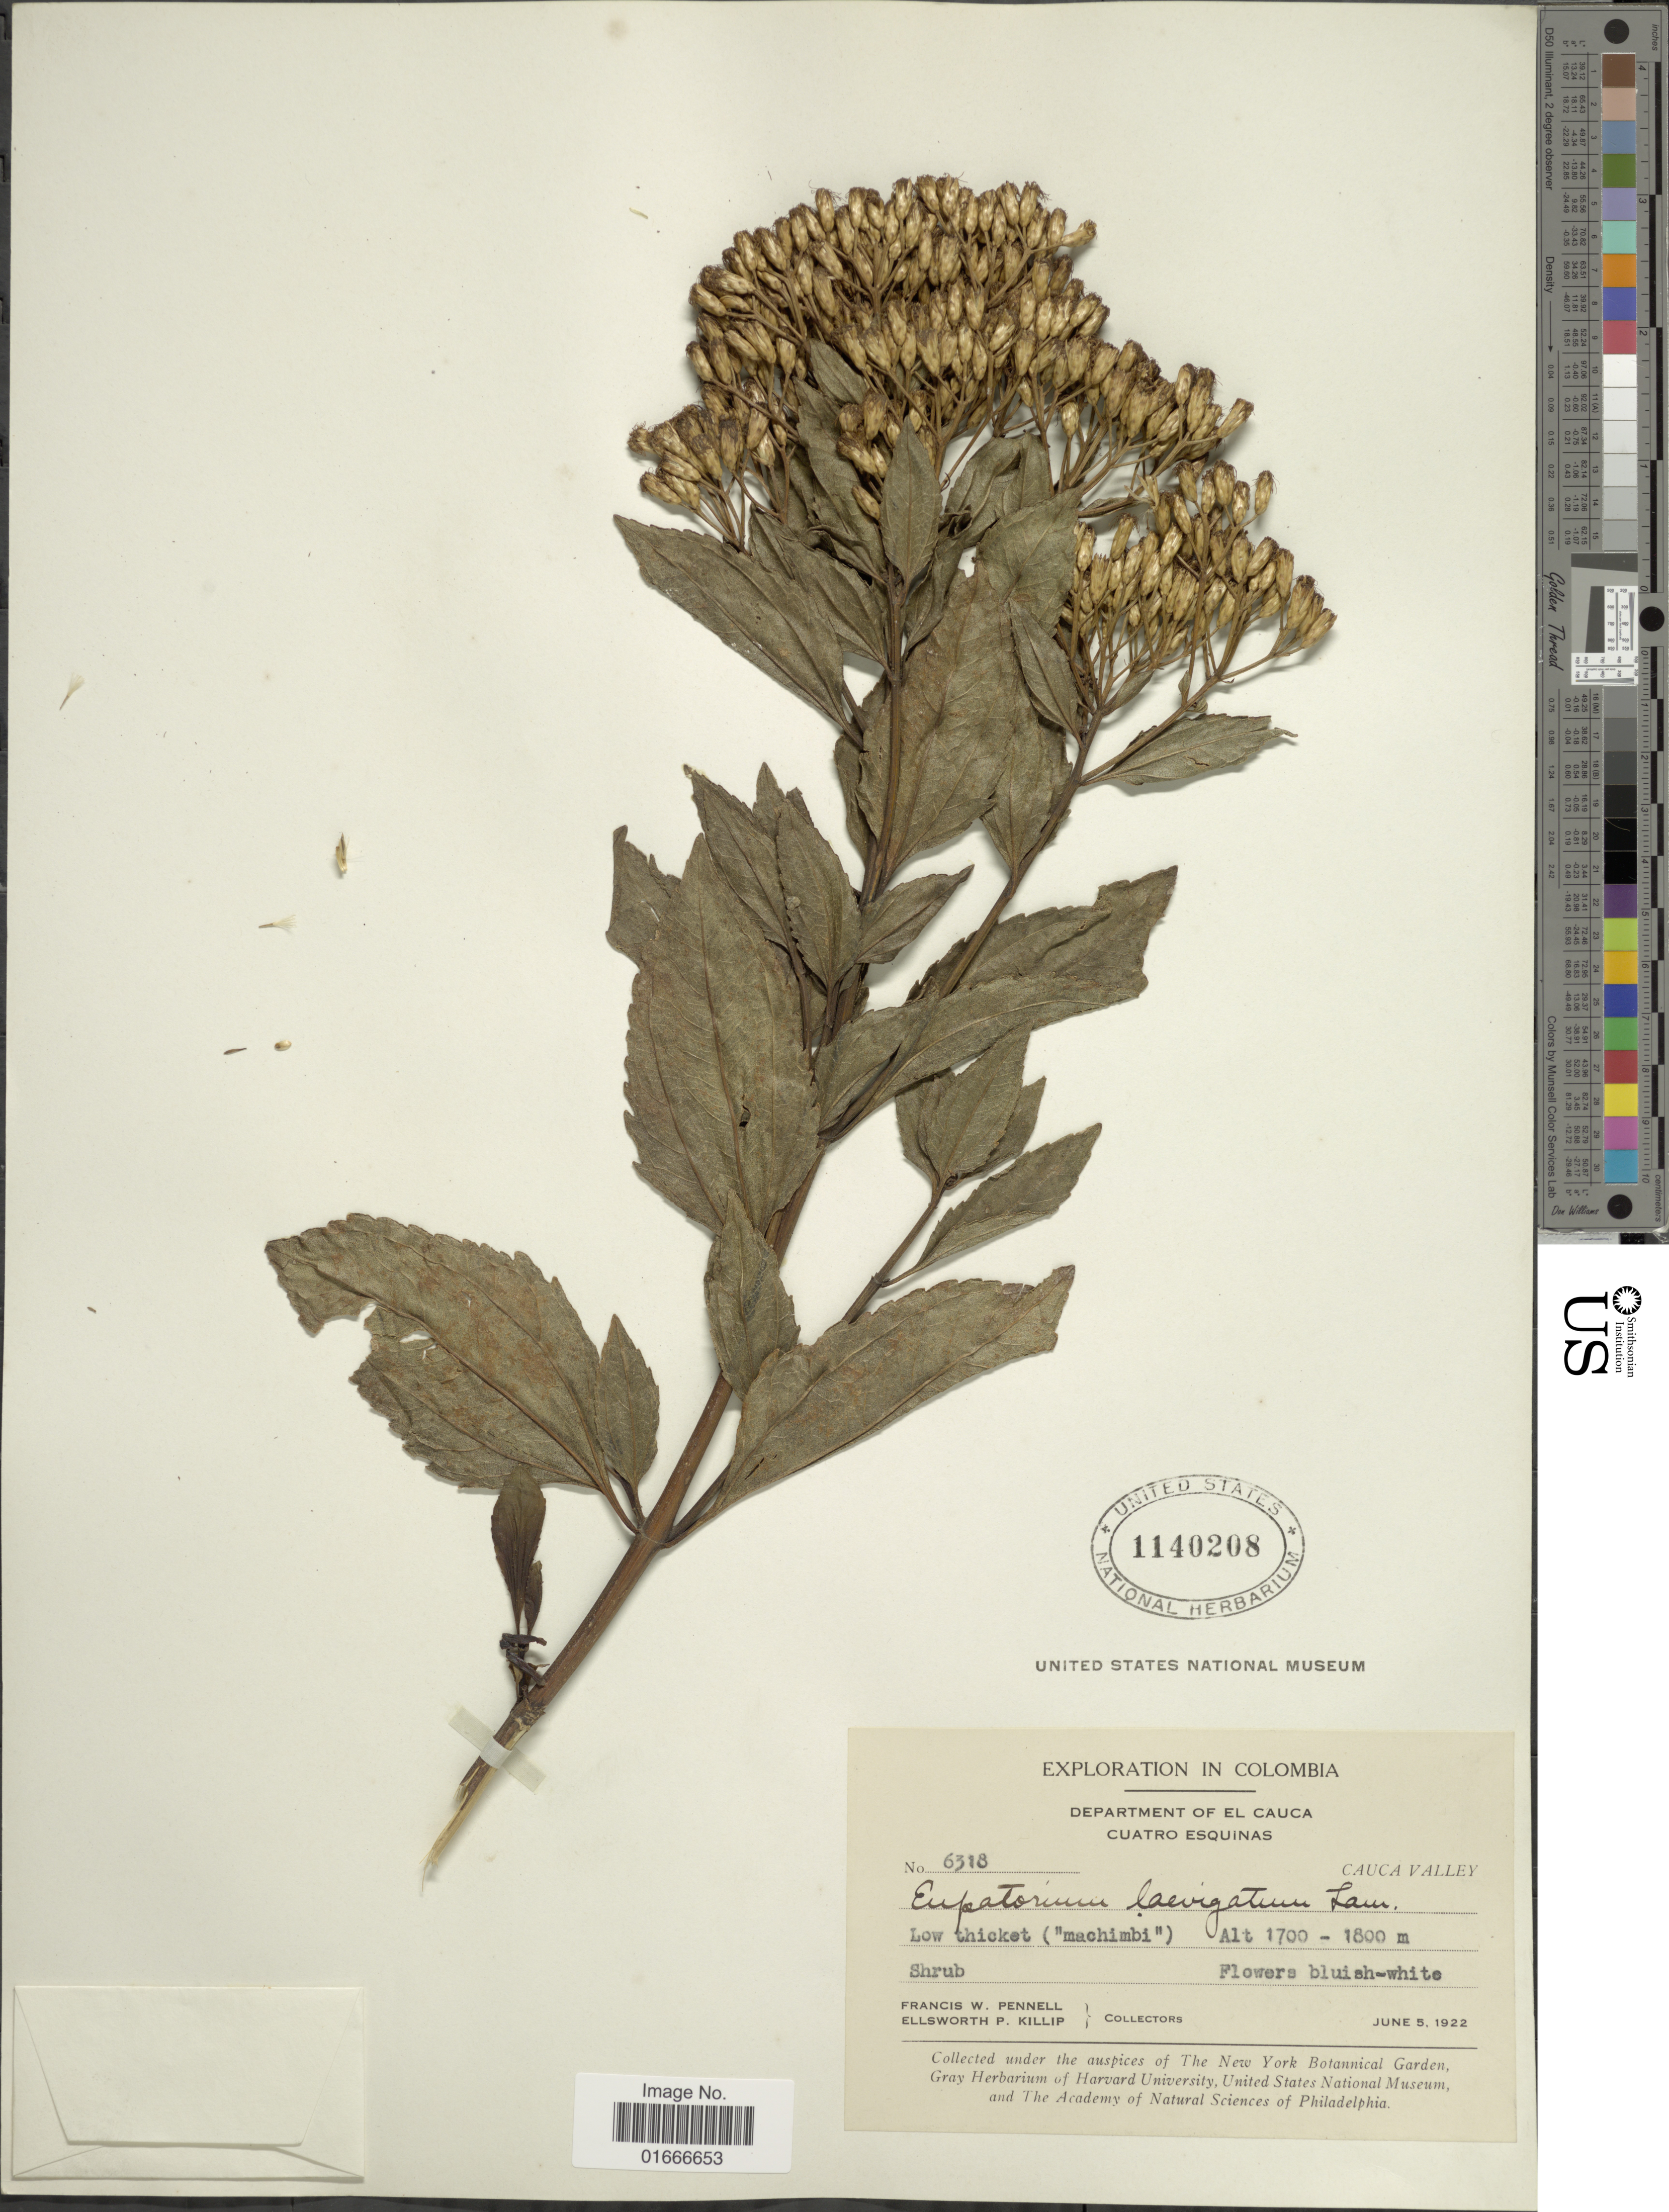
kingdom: Plantae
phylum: Tracheophyta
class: Magnoliopsida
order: Asterales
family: Asteraceae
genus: Chromolaena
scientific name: Chromolaena laevigata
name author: (Lam.) R.M. King & H. Rob.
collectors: F. W. Pennell & E. P. Killip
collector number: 6318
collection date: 1922-06-05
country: Colombia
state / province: Cauca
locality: Cuatro Esquinas, Cauca Valley, Machimbi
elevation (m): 1700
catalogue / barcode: US 1140208